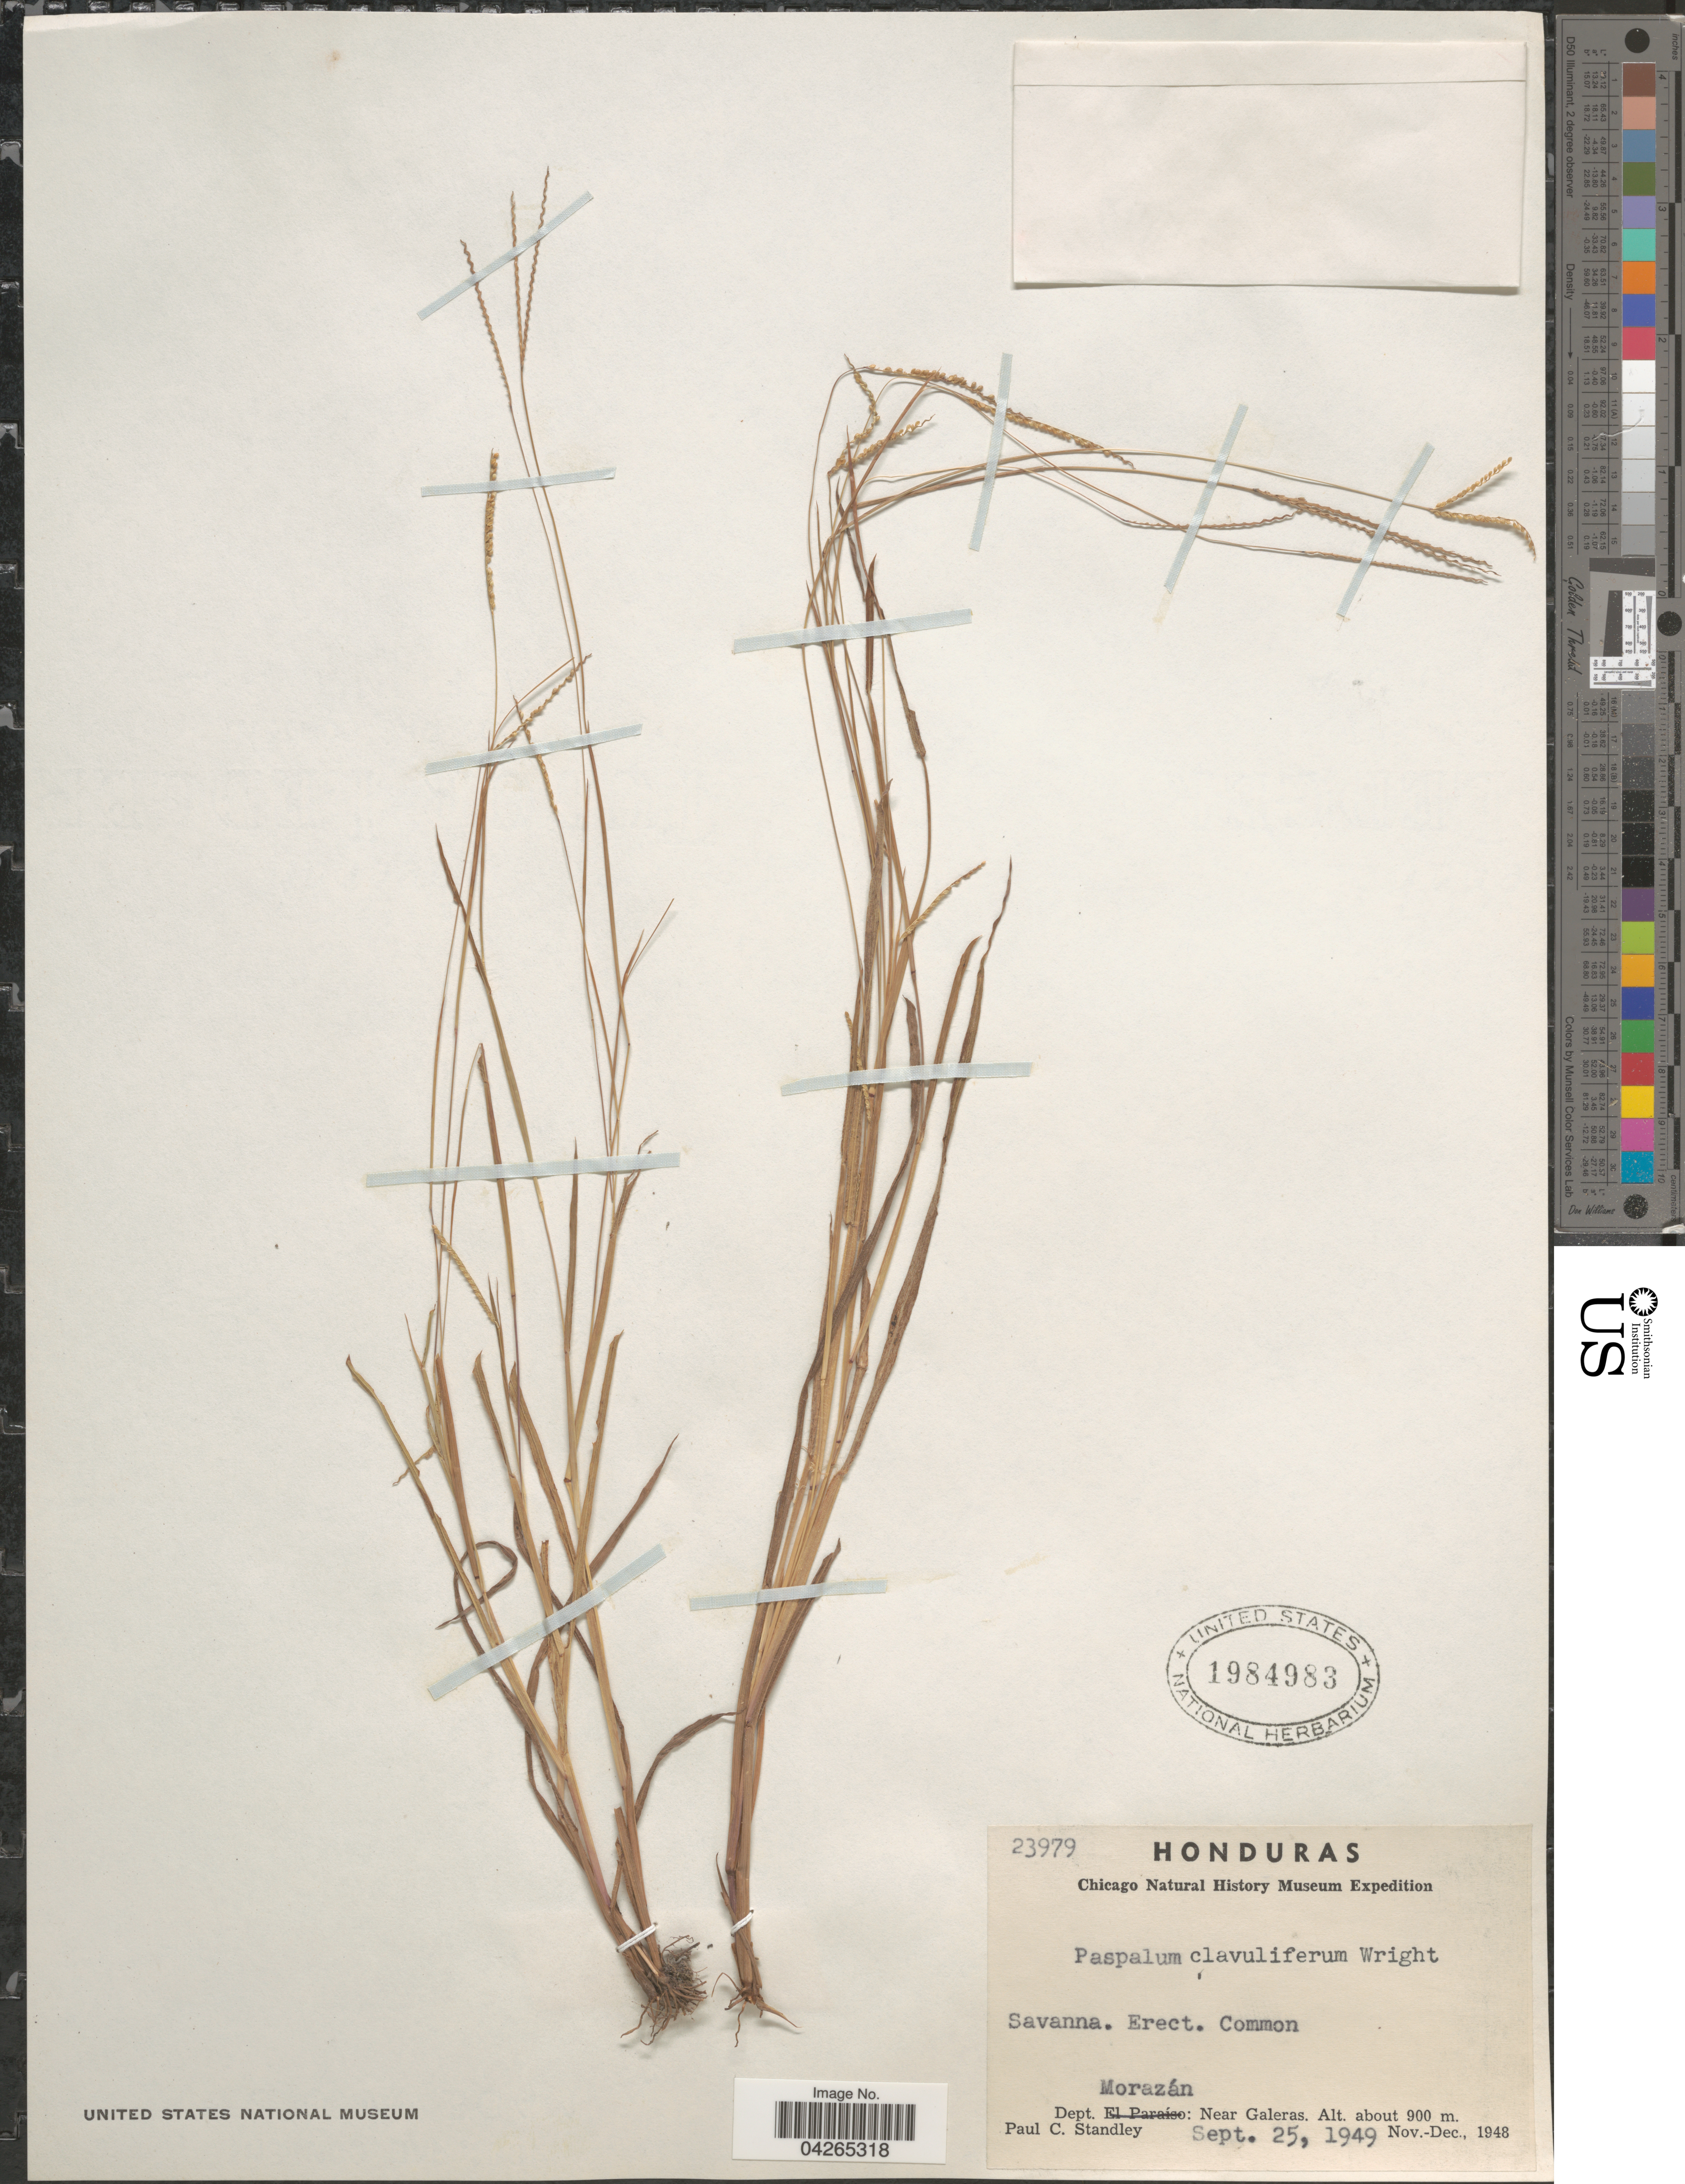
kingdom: Plantae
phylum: Tracheophyta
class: Liliopsida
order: Poales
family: Poaceae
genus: Paspalum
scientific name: Paspalum claviliferum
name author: C. Wright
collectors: P. C. Standley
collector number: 23979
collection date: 1949-09-25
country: Honduras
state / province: Fco. Morazán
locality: Chicago Natural History Museum Expedition. Dept. Morazán: Near Galeras.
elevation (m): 900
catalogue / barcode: US 1984983